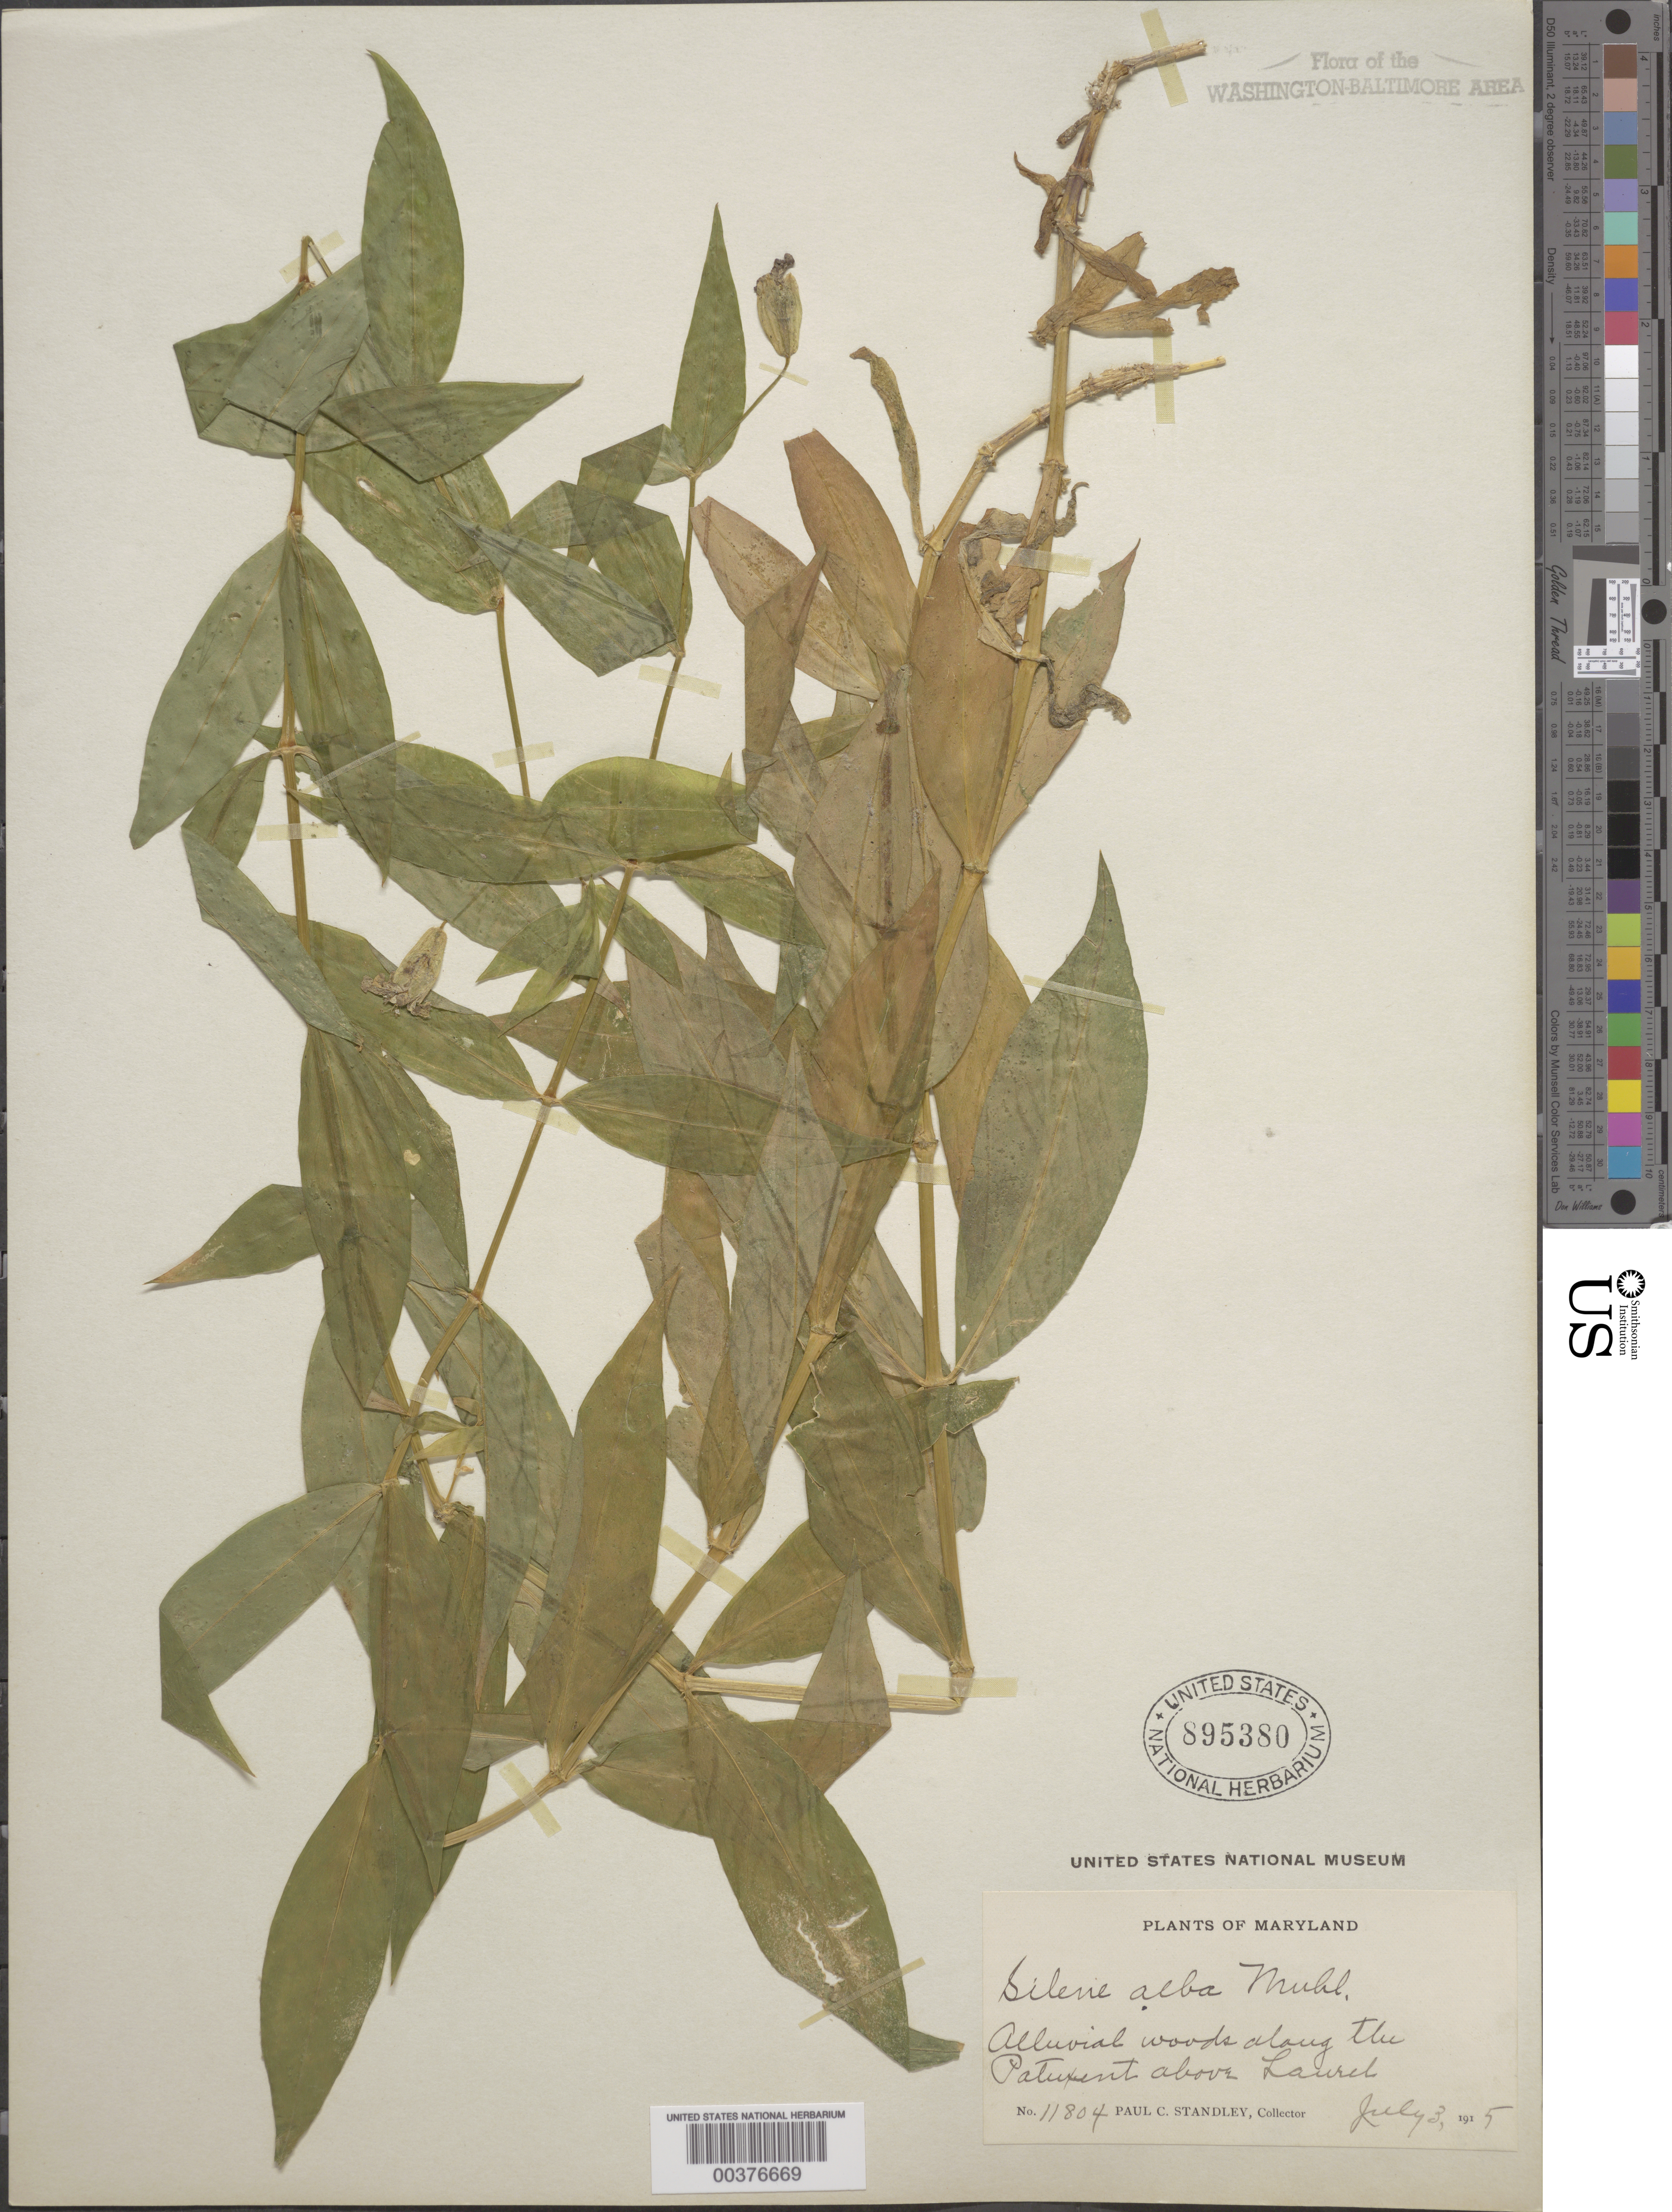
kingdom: Plantae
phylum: Tracheophyta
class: Magnoliopsida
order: Caryophyllales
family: Caryophyllaceae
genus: Silene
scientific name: Silene nivea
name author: (Nutt.) Muhl. ex DC.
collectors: P. C. Standley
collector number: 11804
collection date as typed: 03 Jul 1915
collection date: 1915-07-03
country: United States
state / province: Maryland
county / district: Prince George's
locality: Patuxent River above Laurel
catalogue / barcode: US 895380